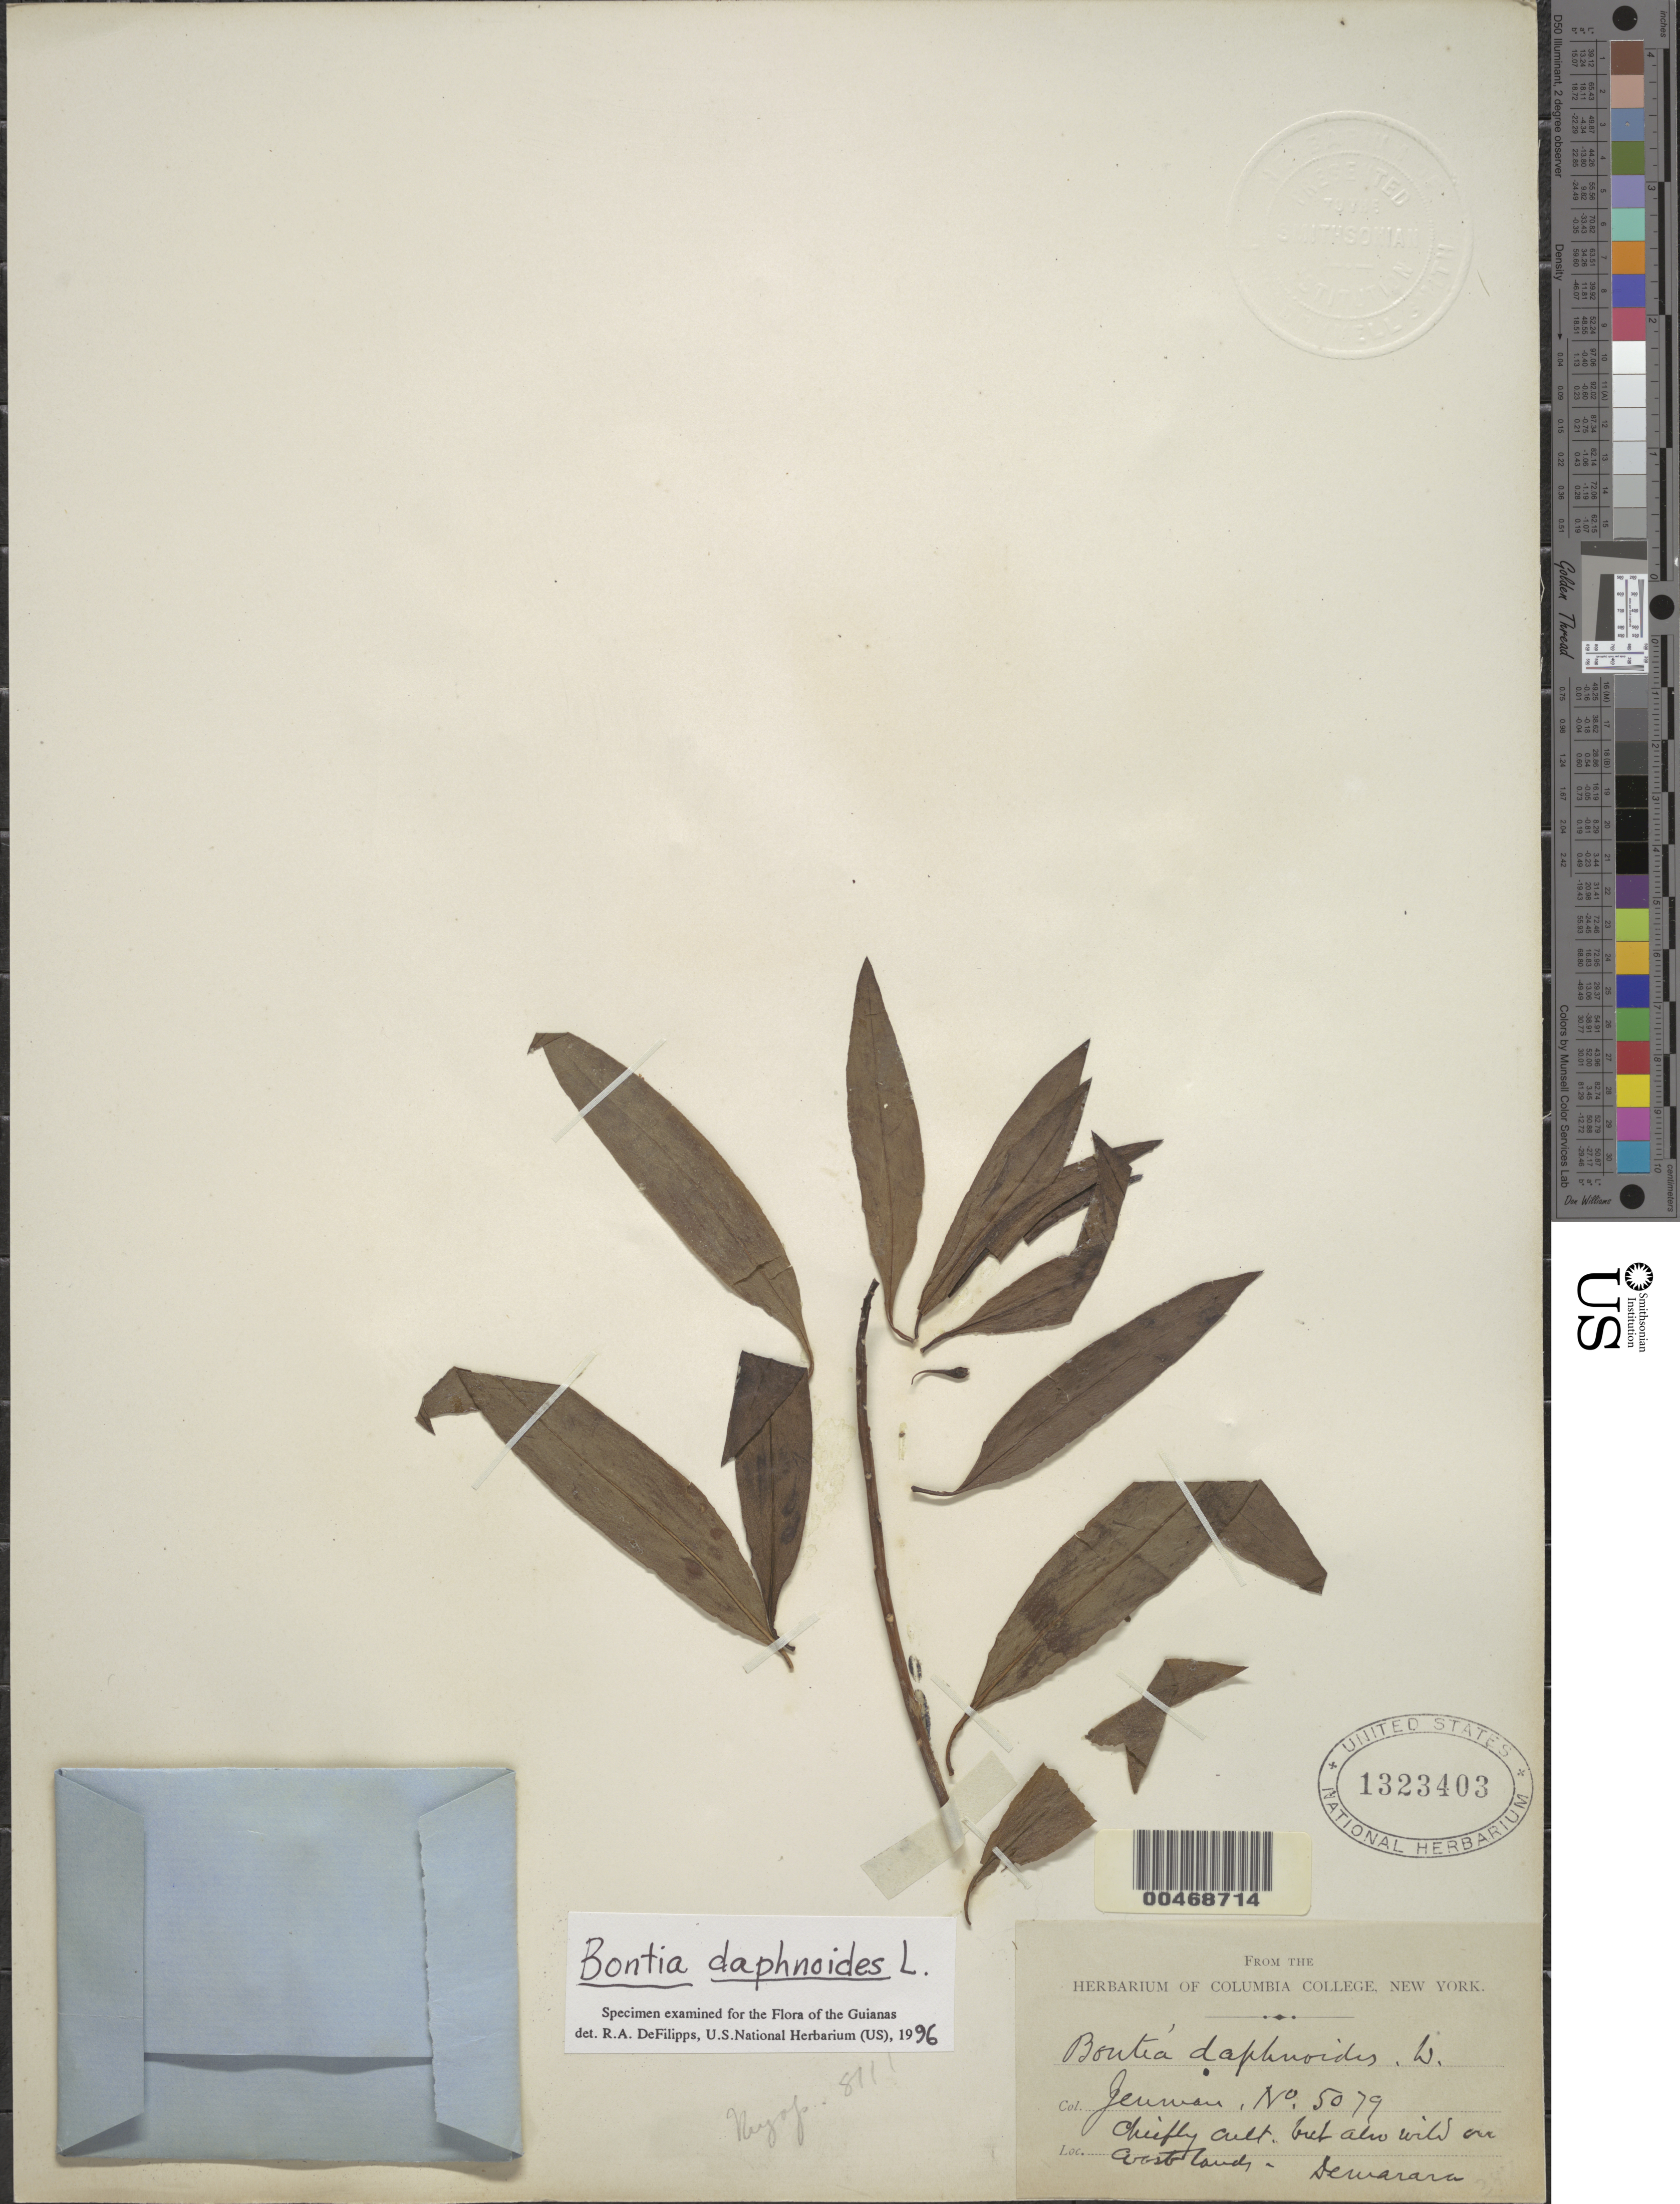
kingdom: Plantae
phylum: Tracheophyta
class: Magnoliopsida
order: Lamiales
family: Scrophulariaceae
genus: Bontia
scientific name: Bontia daphnoides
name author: L.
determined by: DeFilipps, R. A.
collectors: G. S. Jenman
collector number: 5079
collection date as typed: June 1889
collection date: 1889-06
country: Guyana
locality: Demerara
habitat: "Chiefly cultivated but also wild on coastlands"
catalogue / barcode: US 1323403